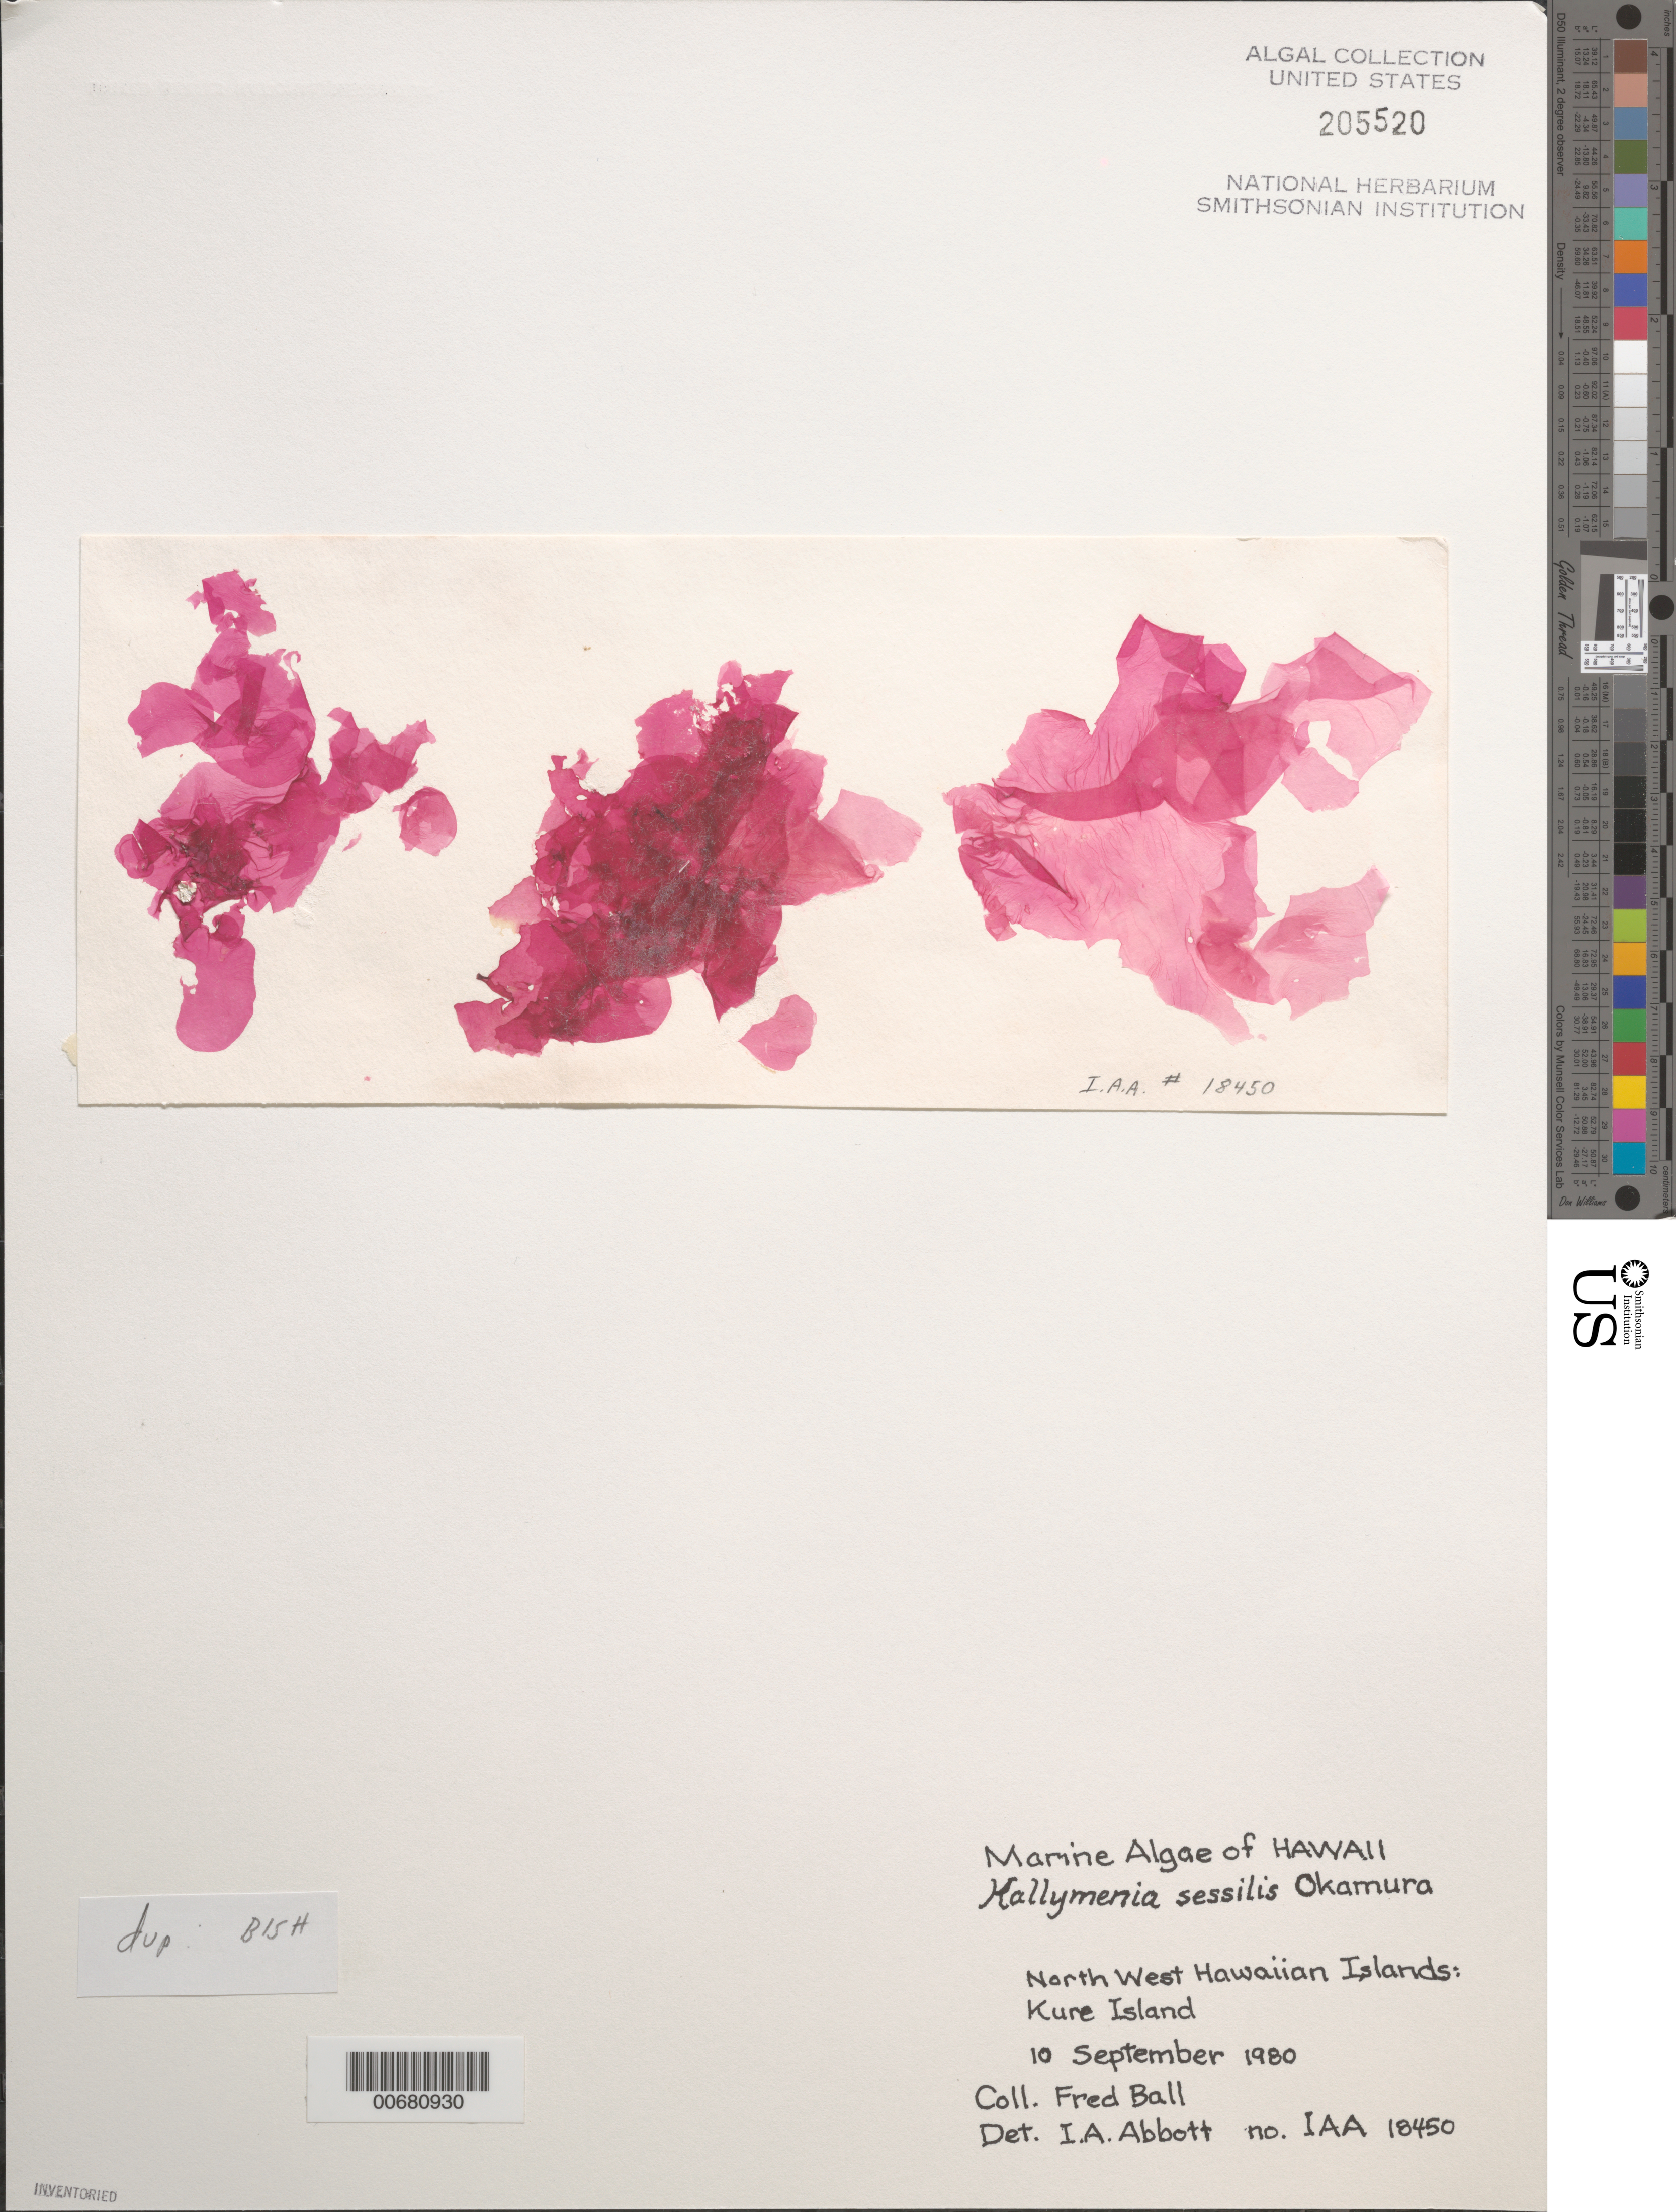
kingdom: Plantae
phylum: Rhodophyta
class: Florideophyceae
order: Gigartinales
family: Kallymeniaceae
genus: Kallymenia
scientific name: Kallymenia sessilis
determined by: Abbott, Isabella A.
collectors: F. Ball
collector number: IAA 18450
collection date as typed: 10 Sep 1980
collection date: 1980-09-10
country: United States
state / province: Hawaii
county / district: Honolulu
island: Kure Atoll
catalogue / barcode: US 205520